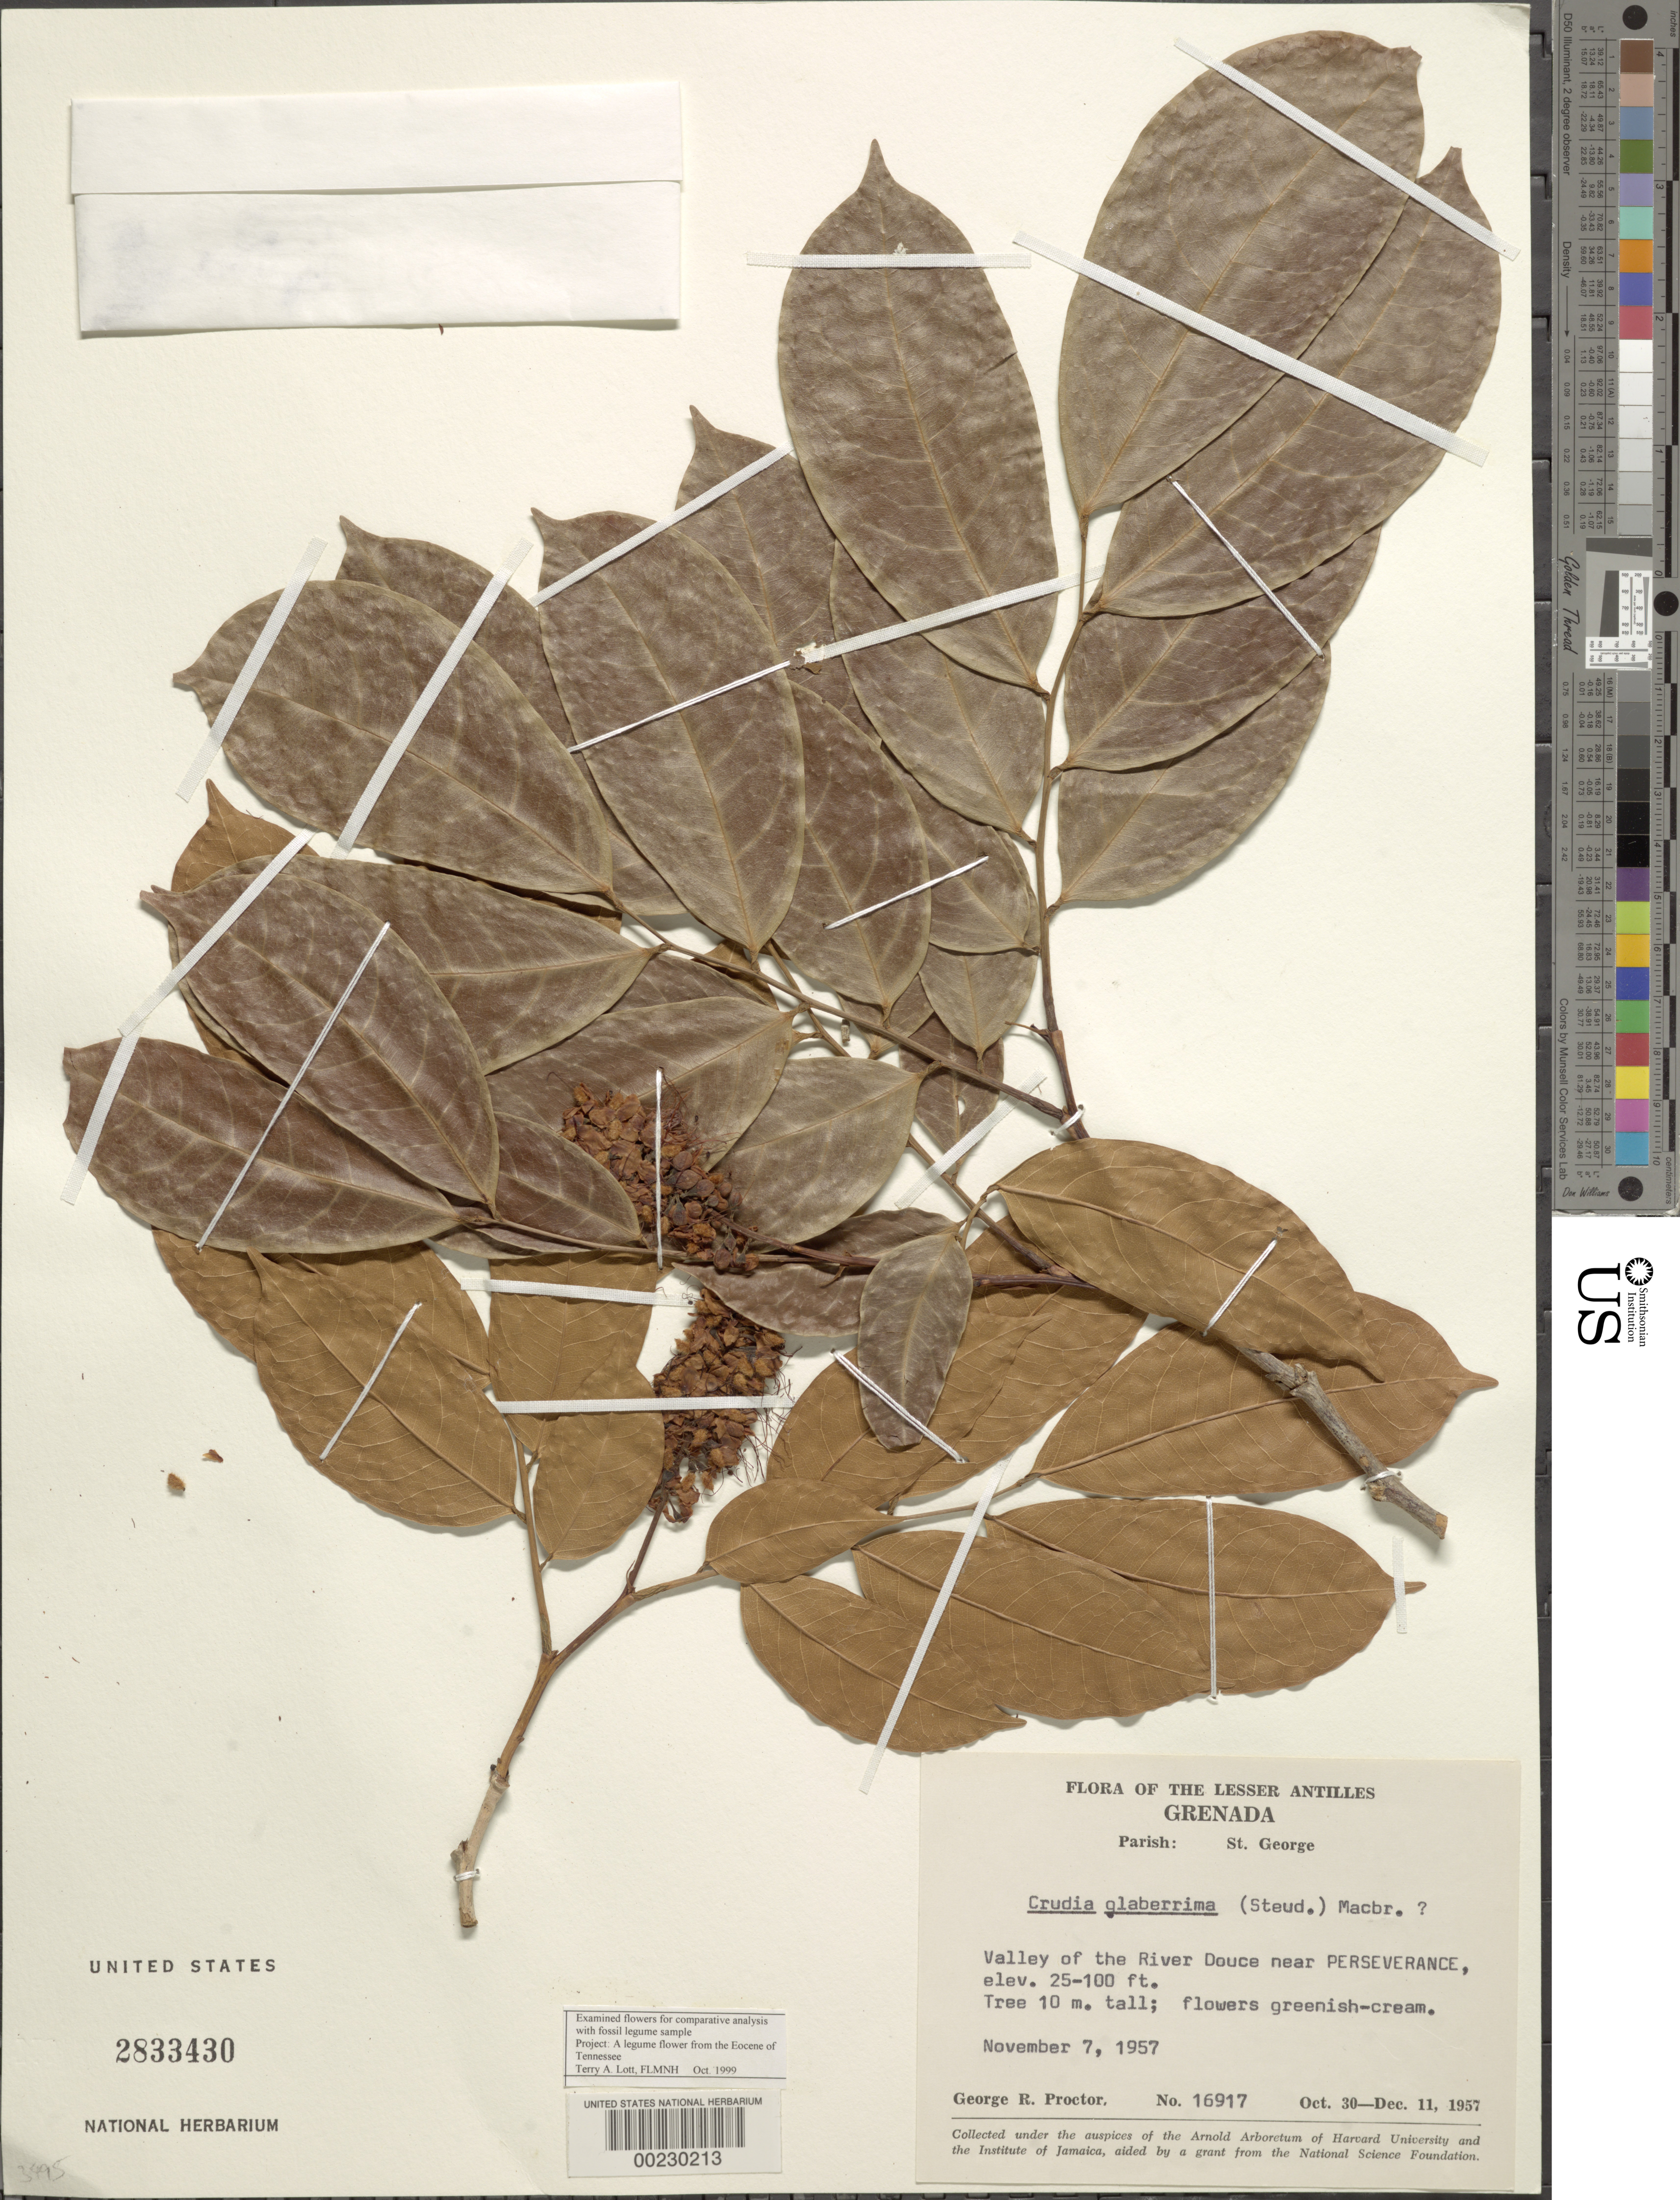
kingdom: Plantae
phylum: Tracheophyta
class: Magnoliopsida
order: Fabales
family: Fabaceae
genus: Crudia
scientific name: Crudia glaberrima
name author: (Steud.) J.F. Macbr.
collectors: G. R. Proctor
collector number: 16917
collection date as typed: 30 Oct 1957 to 11 Dec 1957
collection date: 1957-10-30/1957-12-11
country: Grenada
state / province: Saint George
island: Grenada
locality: Valley of the River Douce near Perseverance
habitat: Valley of river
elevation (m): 8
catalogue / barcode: US 2833430